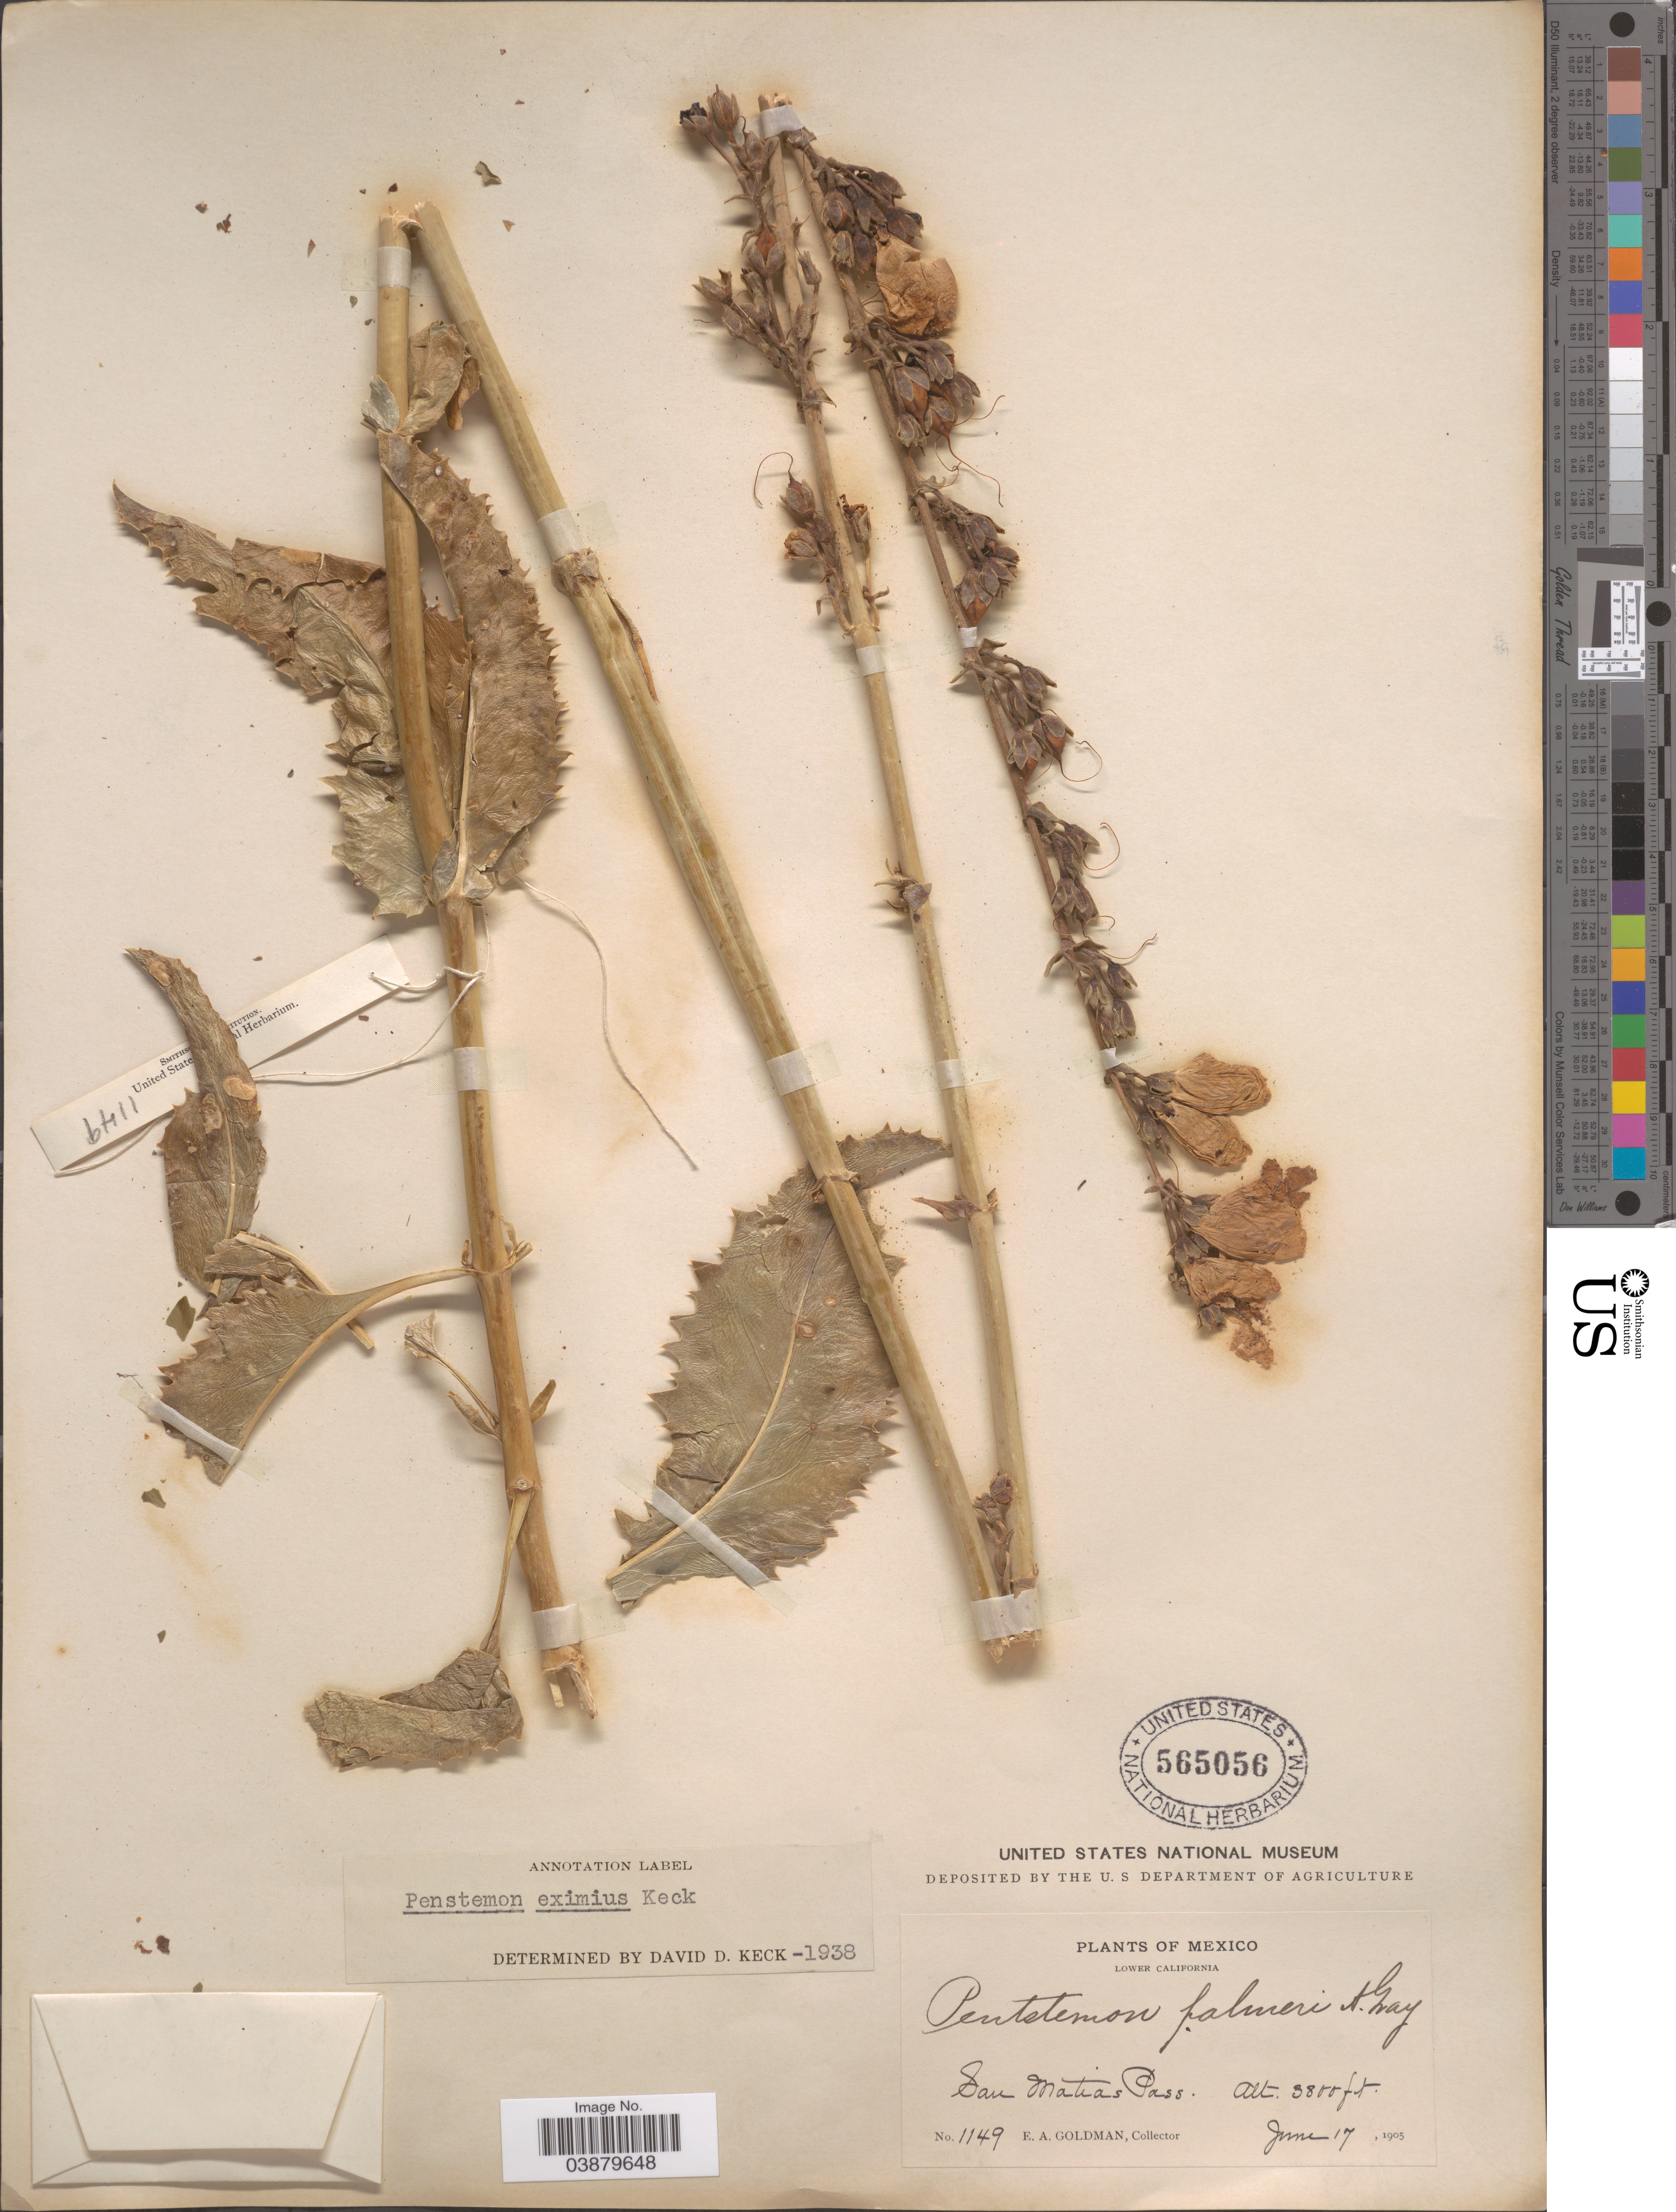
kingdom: Plantae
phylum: Tracheophyta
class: Magnoliopsida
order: Lamiales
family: Plantaginaceae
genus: Penstemon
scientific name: Penstemon eximius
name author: D.D. Keck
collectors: E. A. Goldman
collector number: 1149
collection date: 1905-06-17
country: Mexico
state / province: Baja California Norte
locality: Lower California. San Matias Pass.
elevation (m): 1158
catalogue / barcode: US 565056